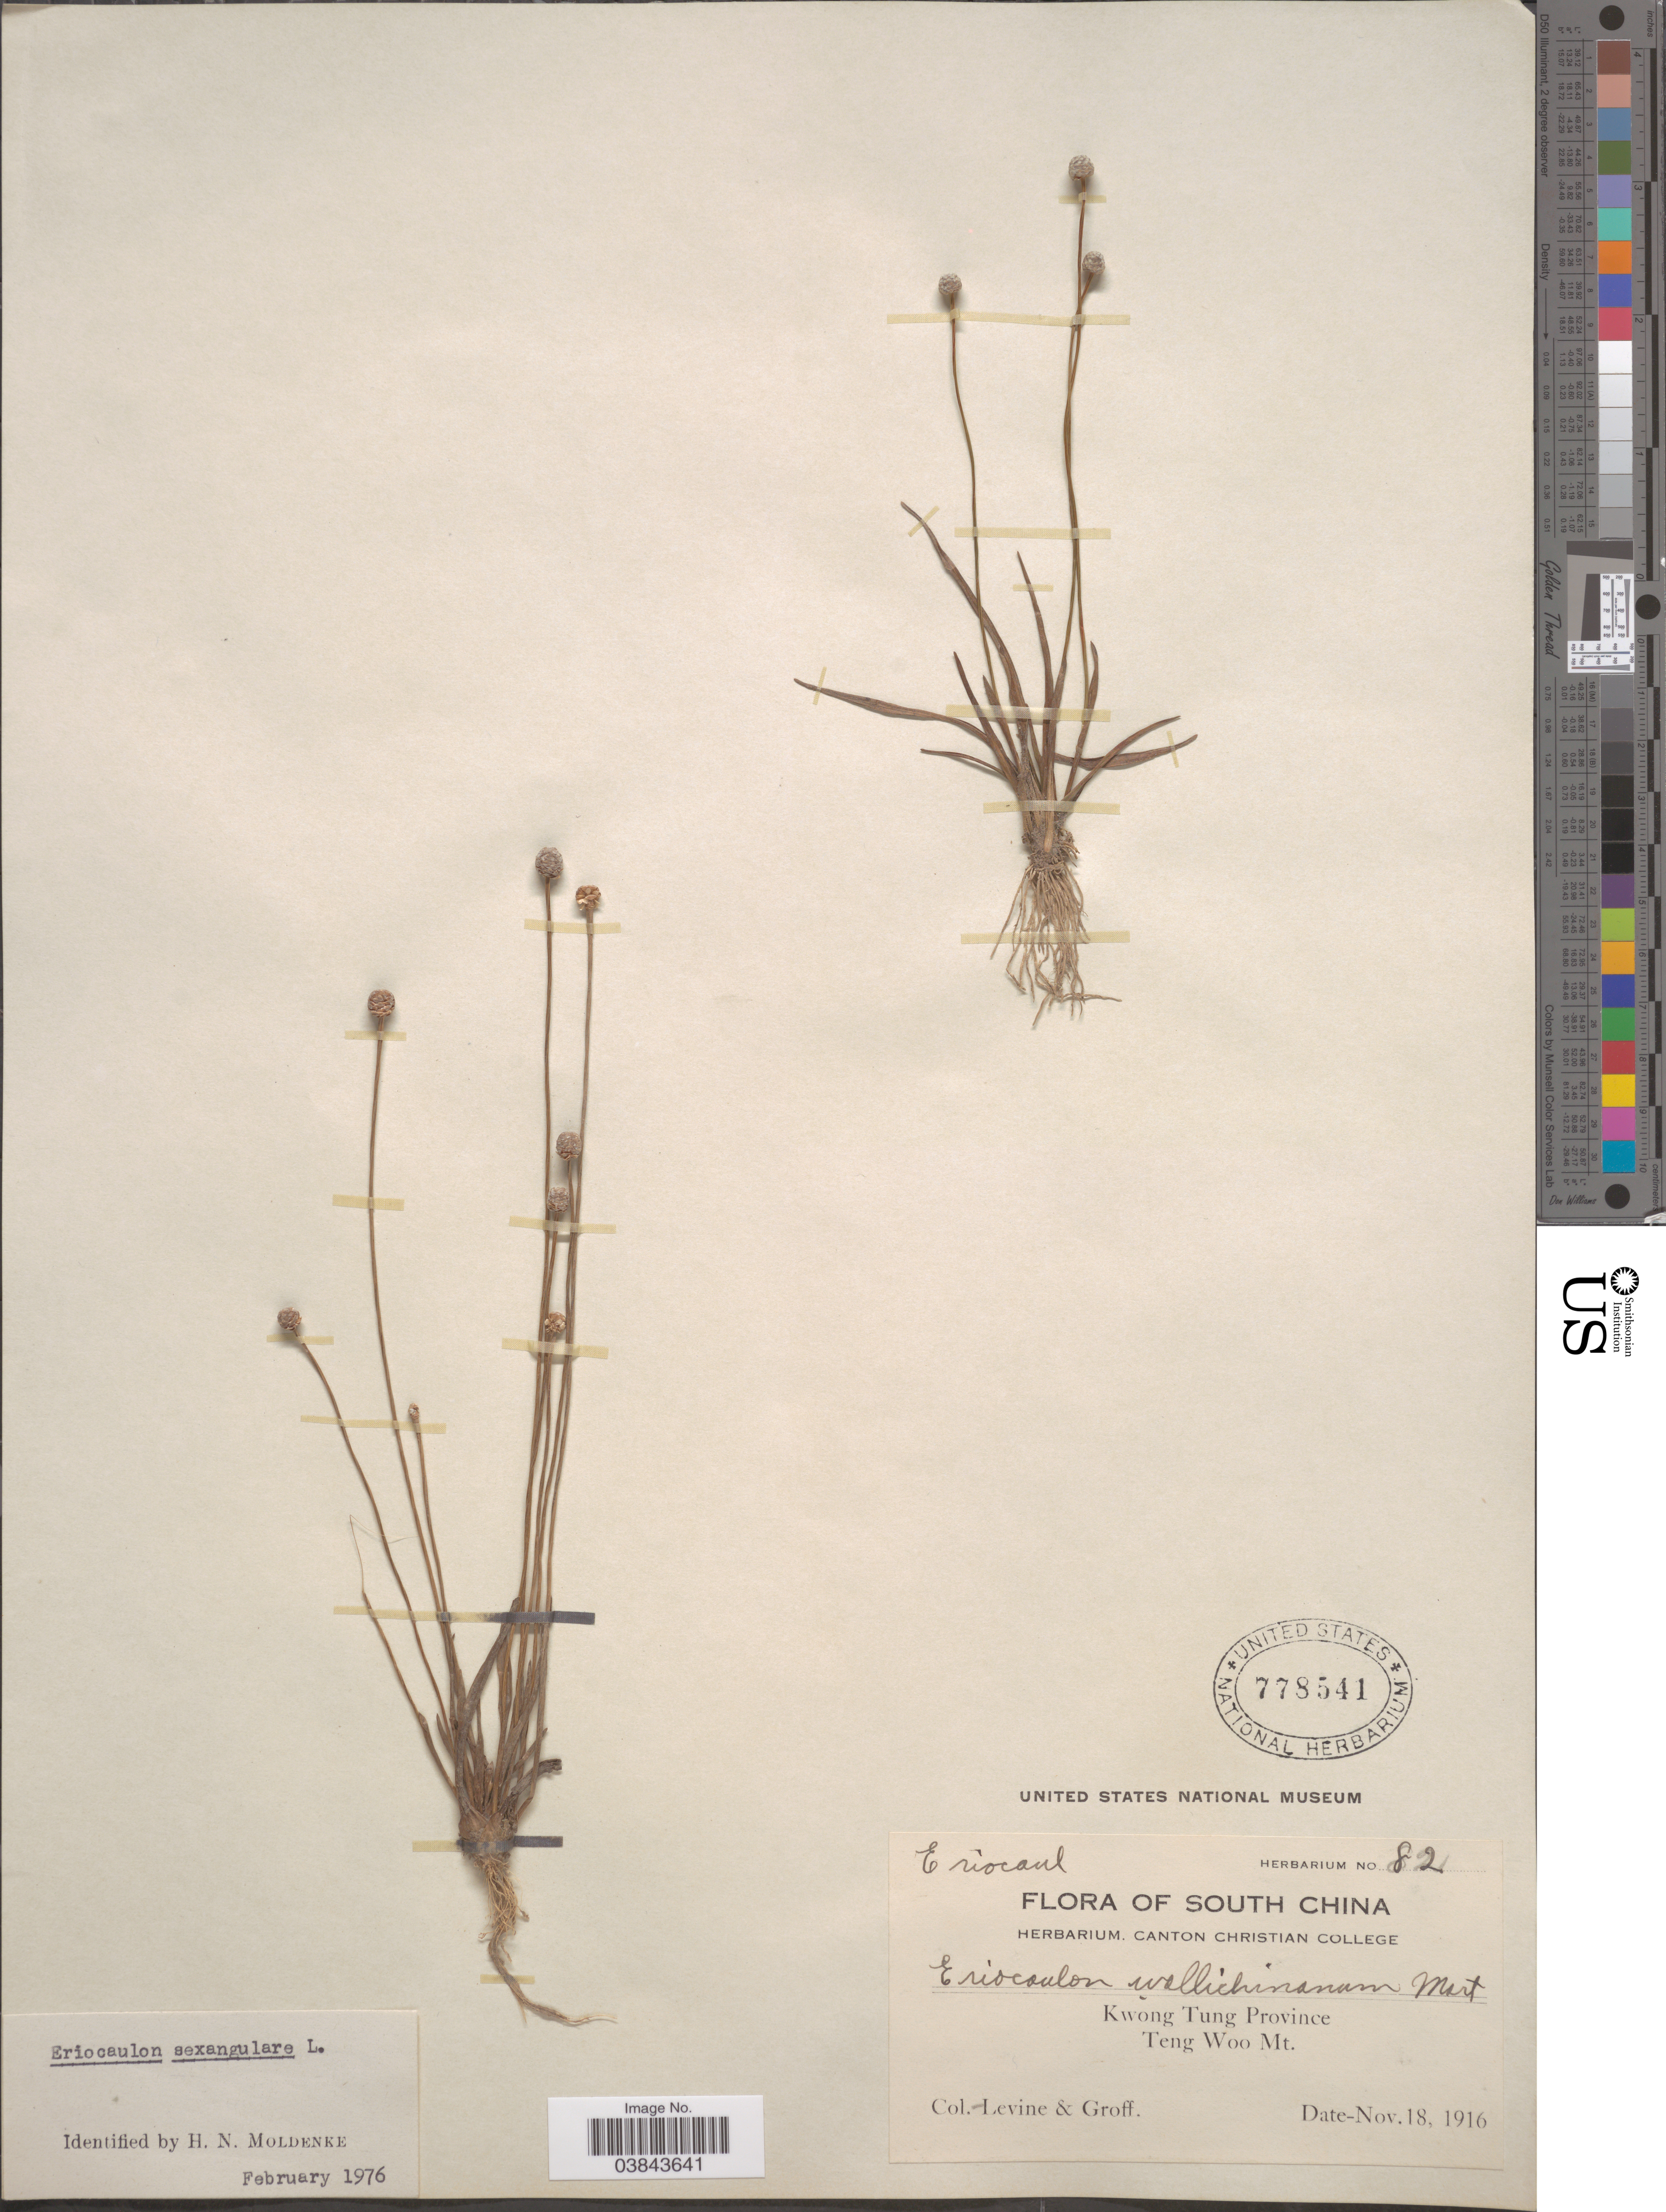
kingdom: Plantae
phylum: Tracheophyta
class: Liliopsida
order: Poales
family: Eriocaulaceae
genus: Eriocaulon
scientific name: Eriocaulon sexangulare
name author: L.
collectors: -. Levine & -- Groff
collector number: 82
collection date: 1916-11-18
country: China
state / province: Guangdong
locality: South China. Kwong Tung Province. Teng Woo Mt.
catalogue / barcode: US 778541